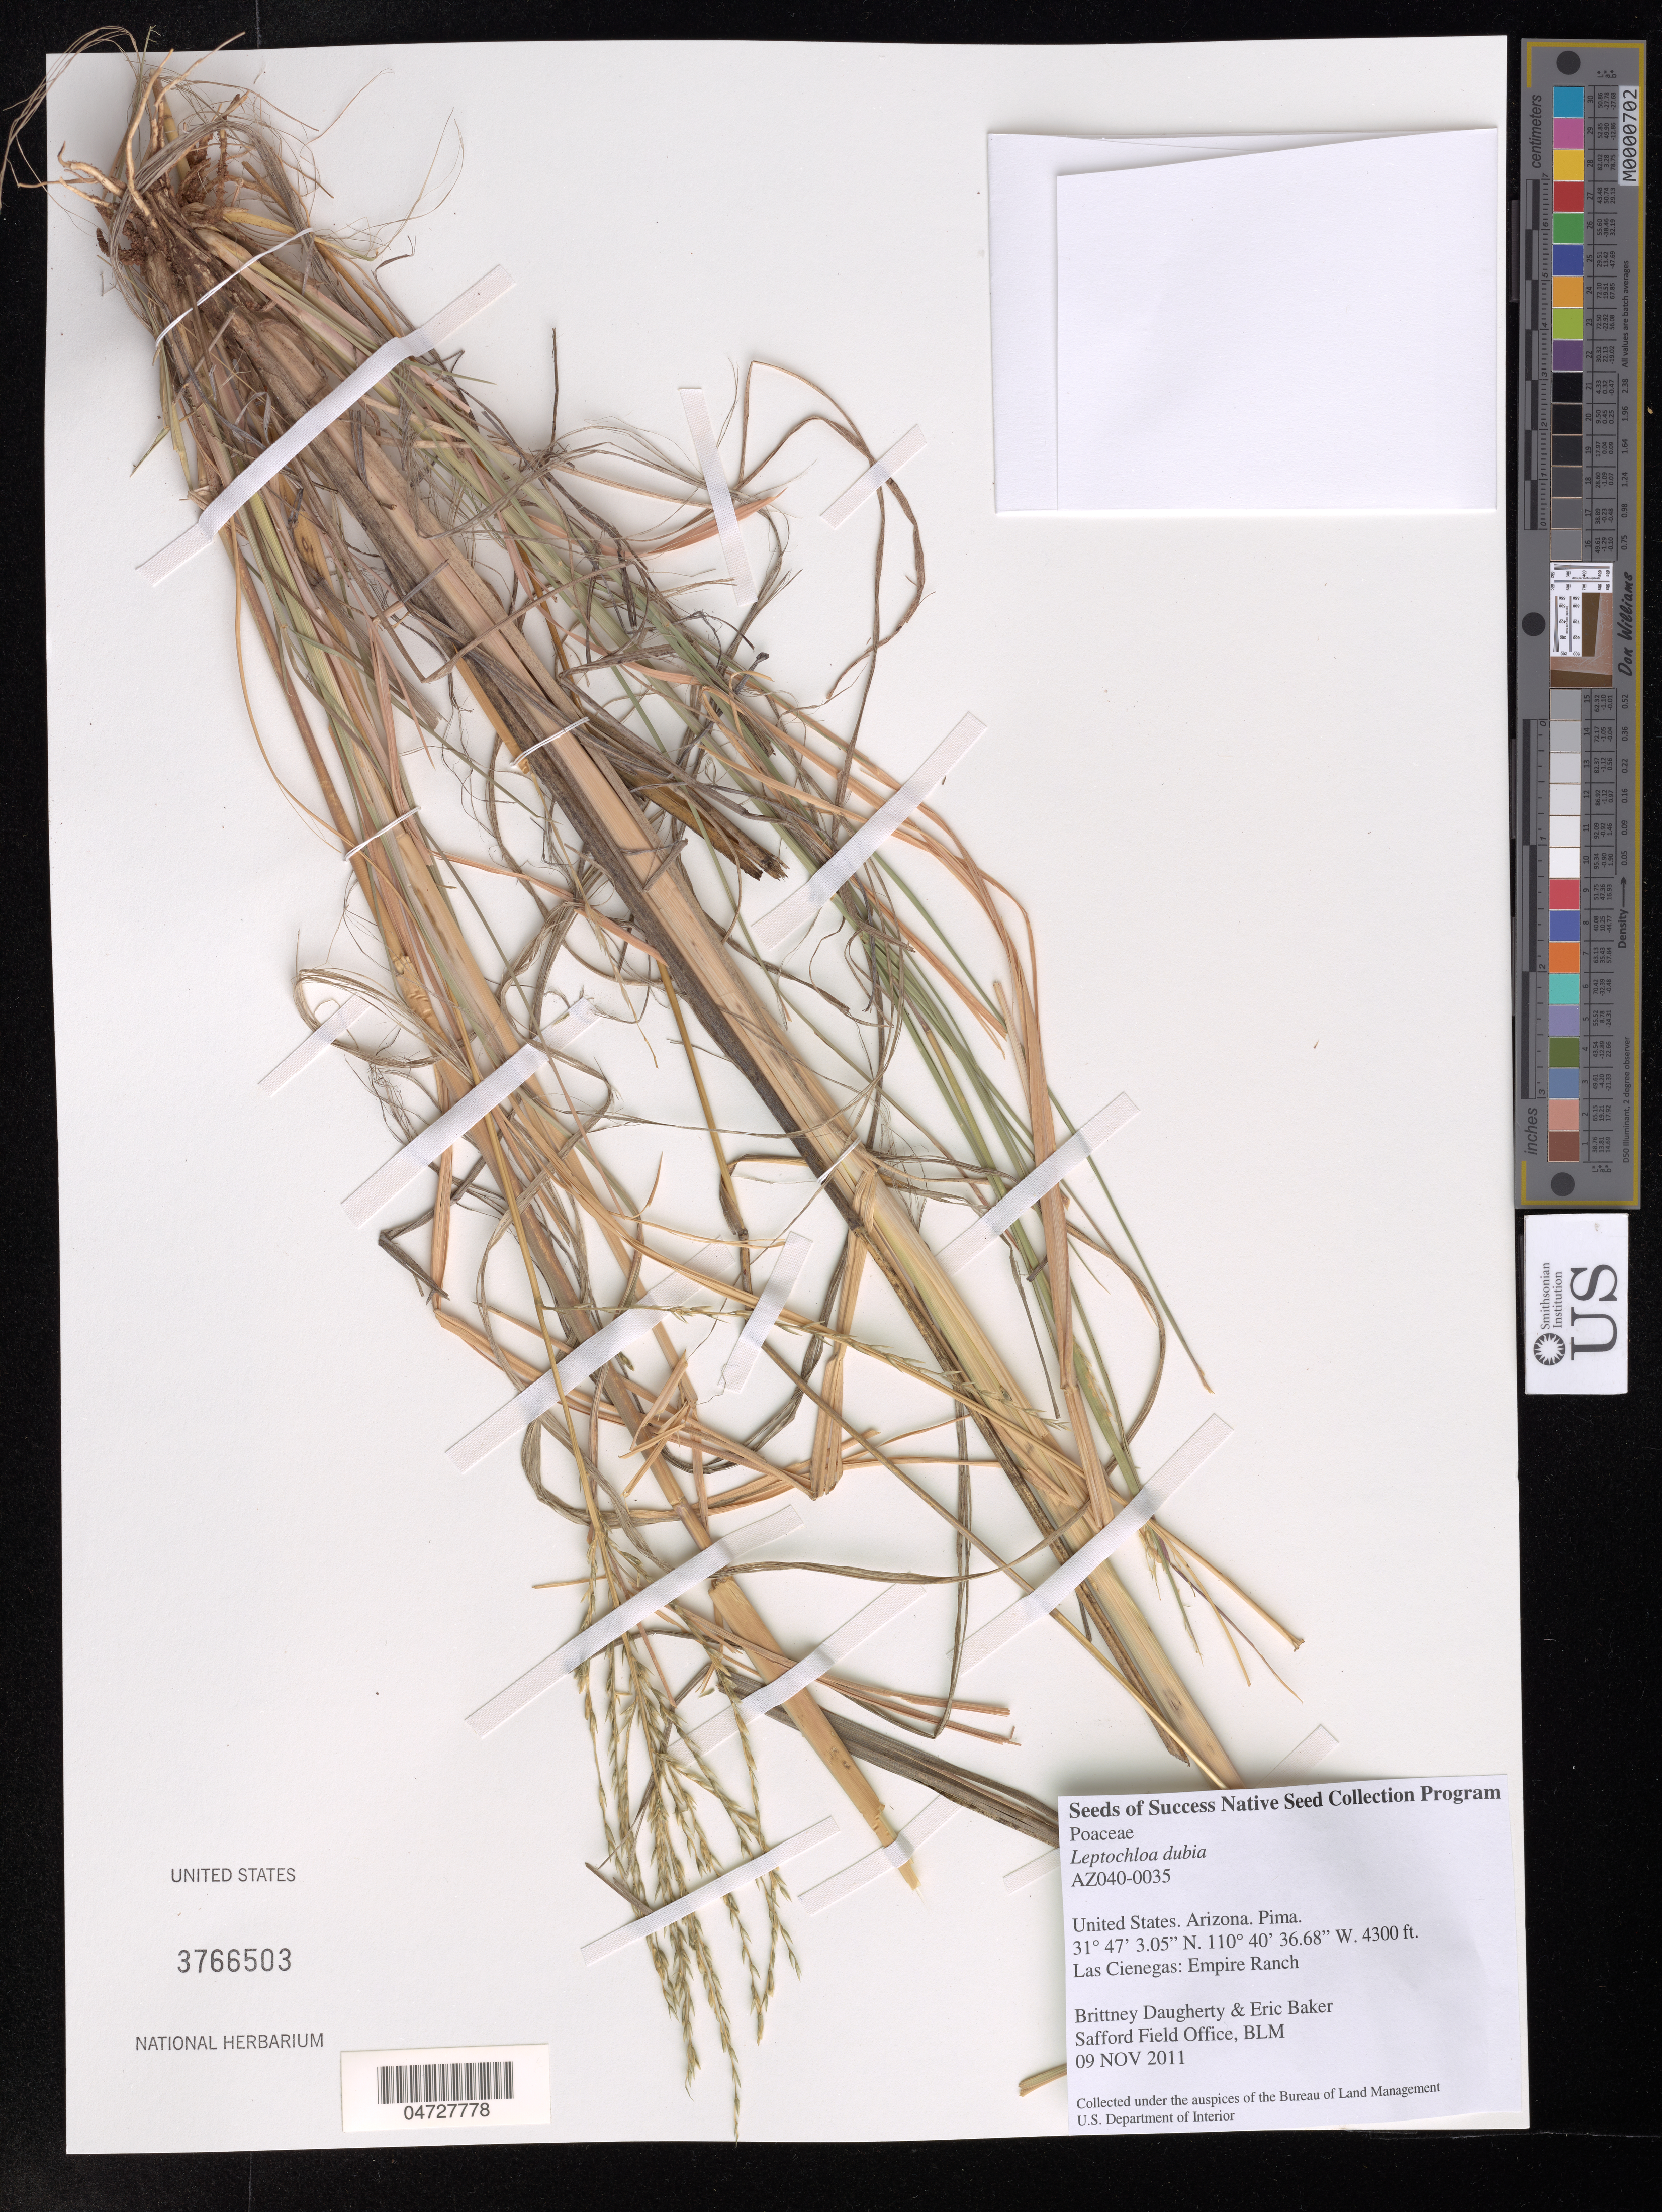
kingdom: Plantae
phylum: Tracheophyta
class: Liliopsida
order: Poales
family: Poaceae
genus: Leptochloa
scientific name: Leptochloa dubia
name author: (Kunth) Nees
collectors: B. Daugherty & E. Baker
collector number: AZ040-0035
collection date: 2011-11-09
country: United States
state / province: Arizona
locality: Pima, Las Cienegas: Empire Ranch.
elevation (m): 1311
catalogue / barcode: US 3766503